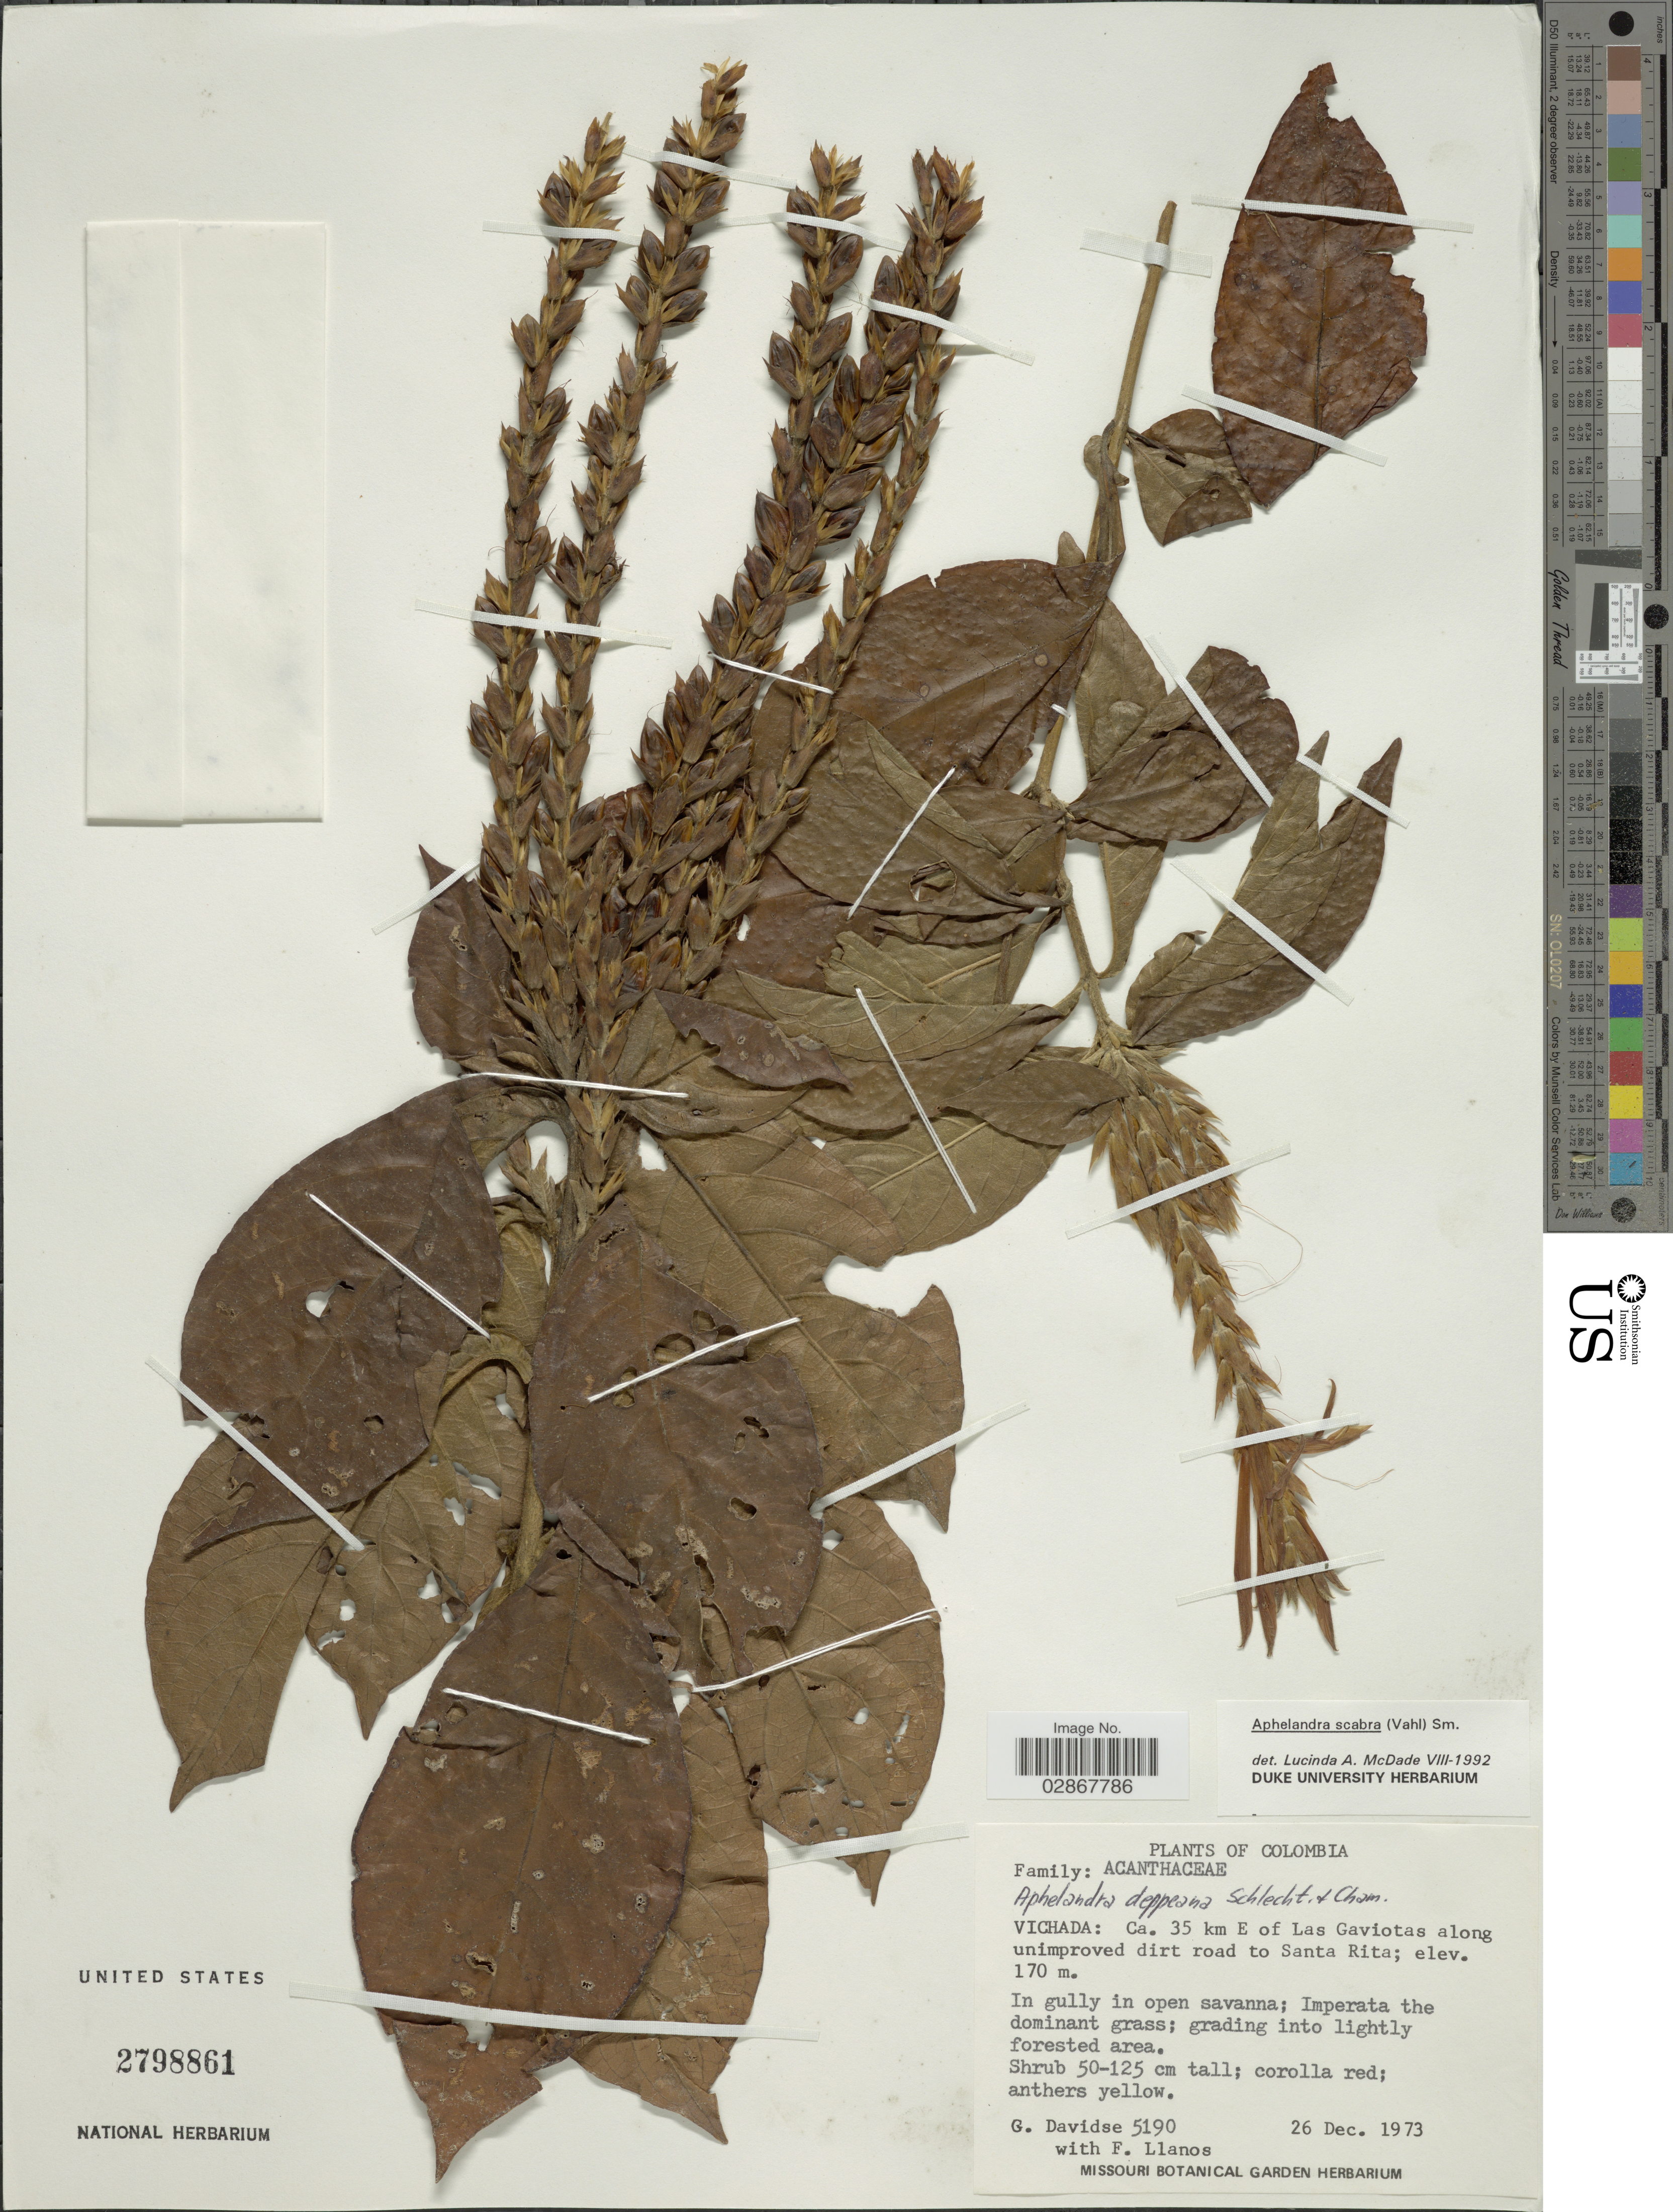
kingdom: Plantae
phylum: Tracheophyta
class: Magnoliopsida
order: Lamiales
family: Acanthaceae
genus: Aphelandra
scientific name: Aphelandra scabra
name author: (Vahl) Sm.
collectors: G. Davidse & F. Llanos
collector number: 5190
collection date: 1973-12-26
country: Colombia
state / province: Vichada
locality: Ca. 35 km E of Las Gaviotas along unimproved dirt road to Santa Rita.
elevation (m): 170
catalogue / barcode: US 2798861